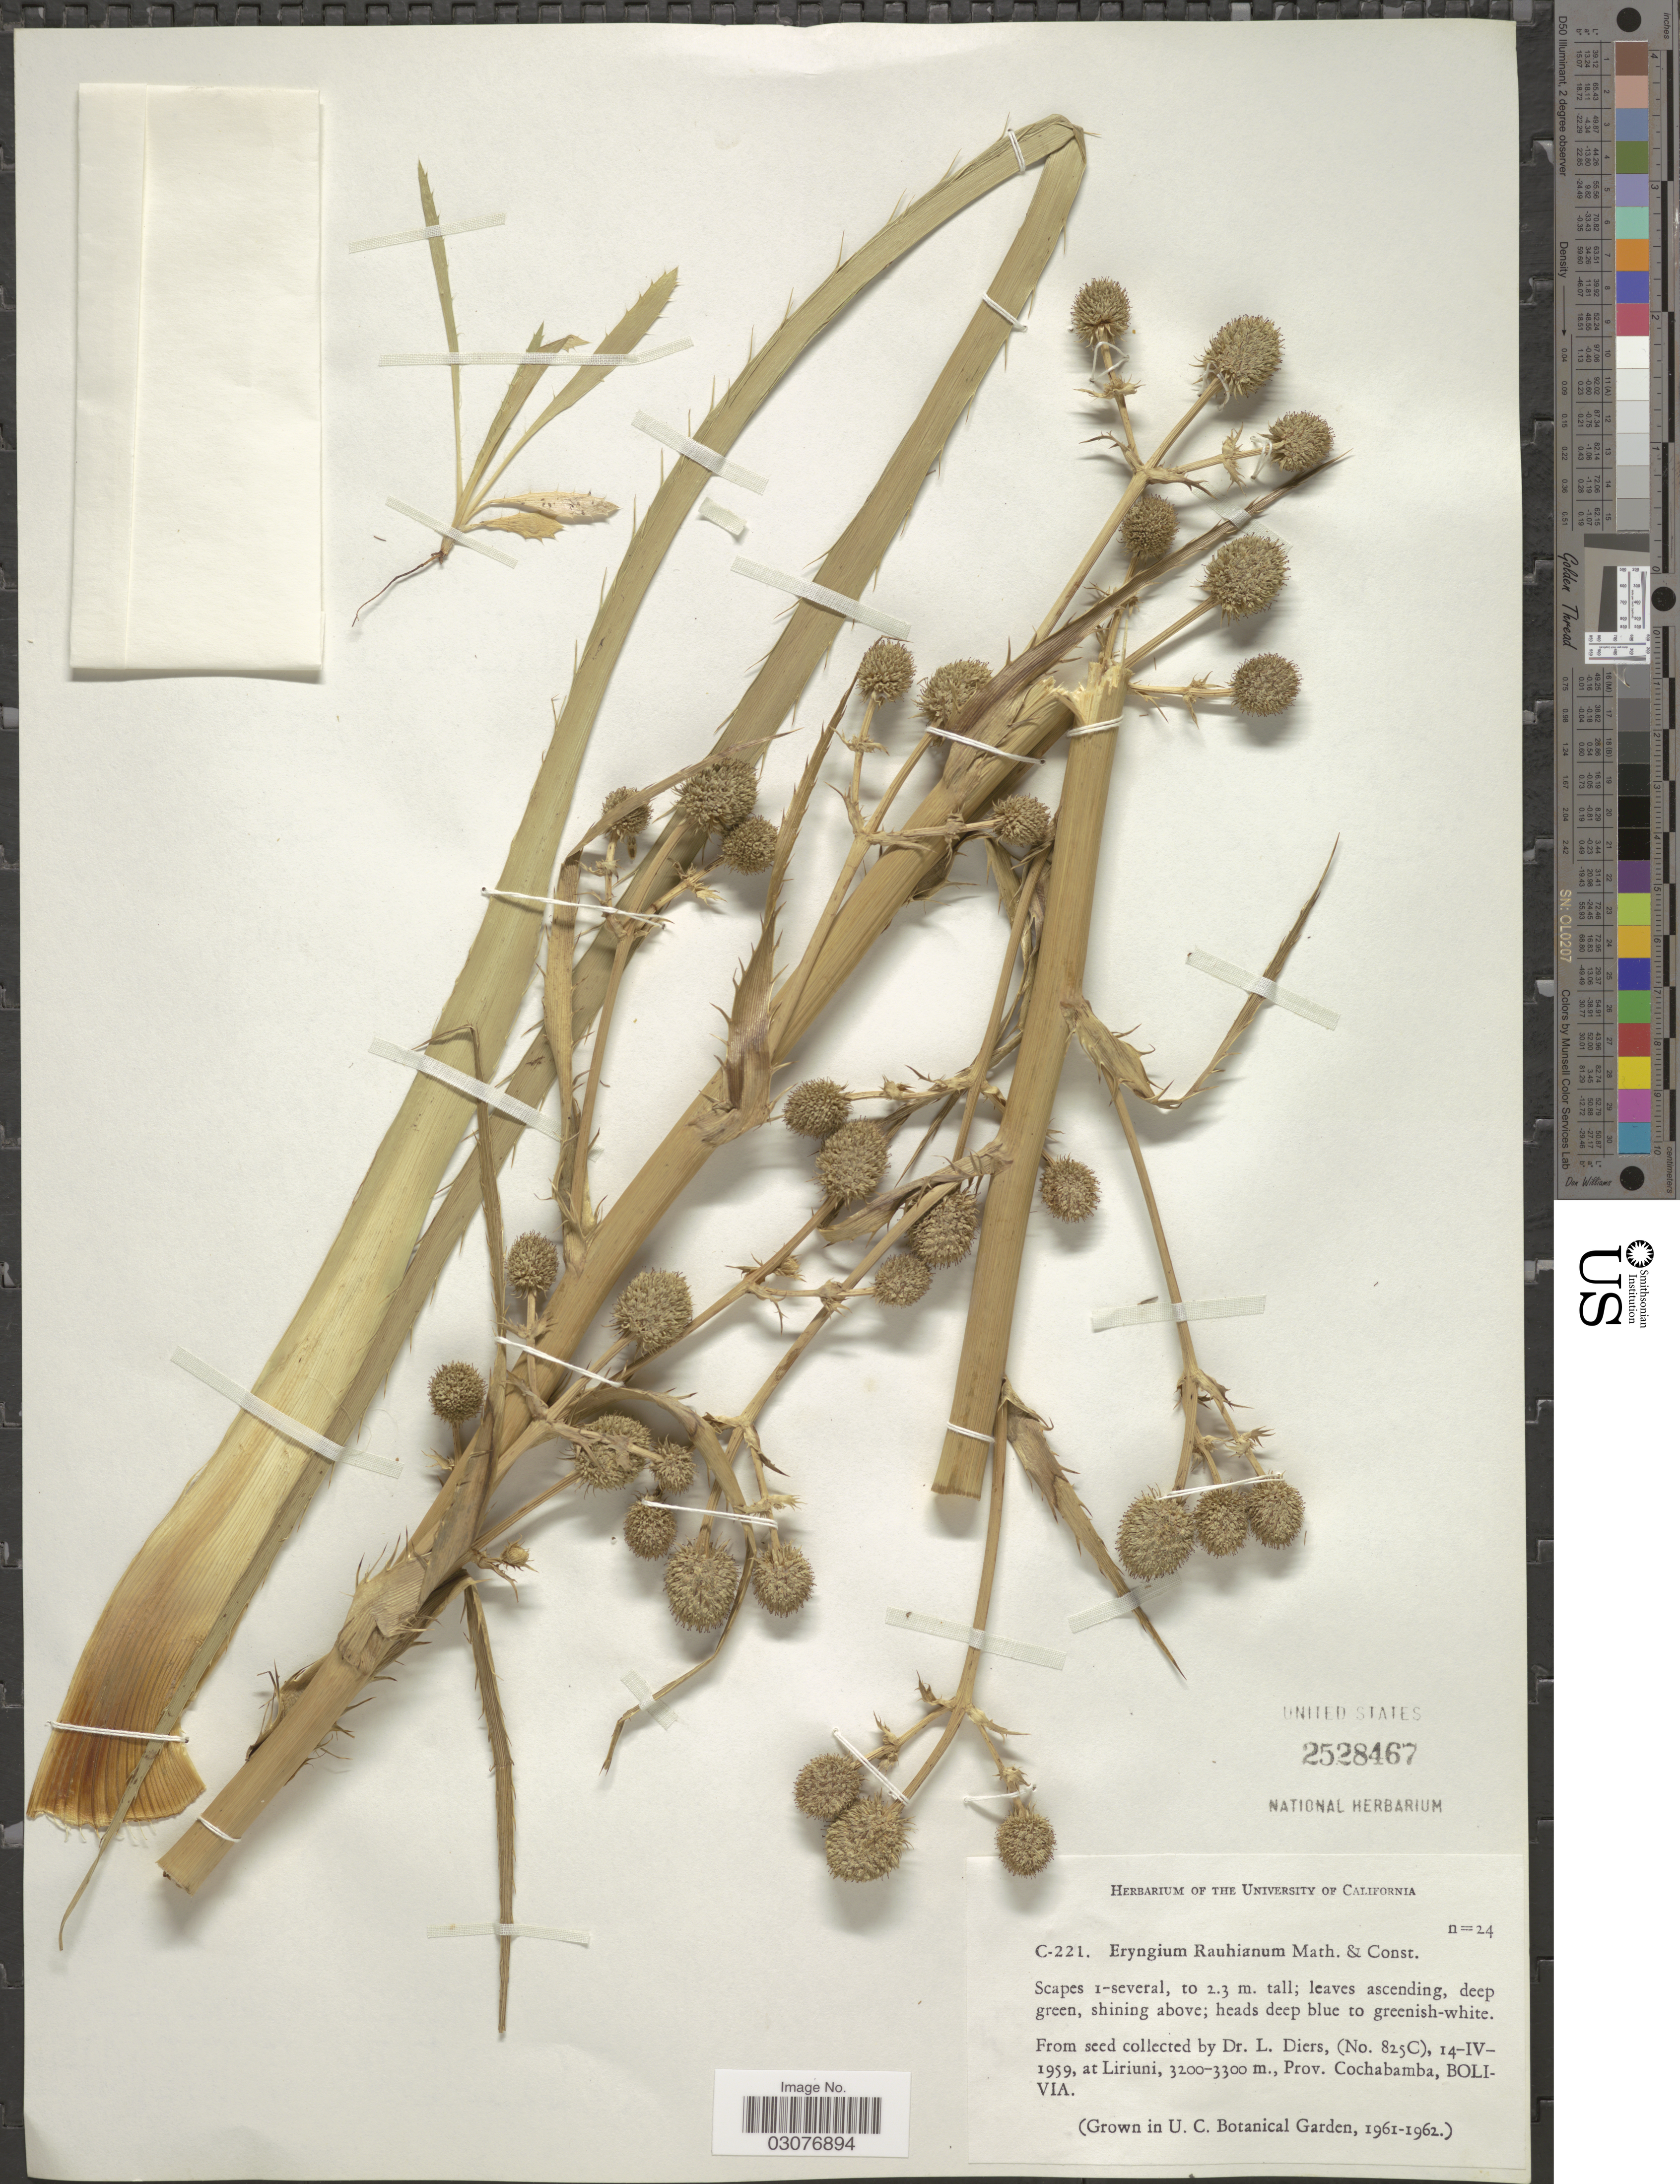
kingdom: Plantae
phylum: Tracheophyta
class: Magnoliopsida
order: Apiales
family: Apiaceae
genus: Eryngium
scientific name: Eryngium rauhianum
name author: Mathias & Constance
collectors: ex herb. Univ. of California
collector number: C-221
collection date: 1961/1962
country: United States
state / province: California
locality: U. C. Botanical Garden.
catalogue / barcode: US 2528467